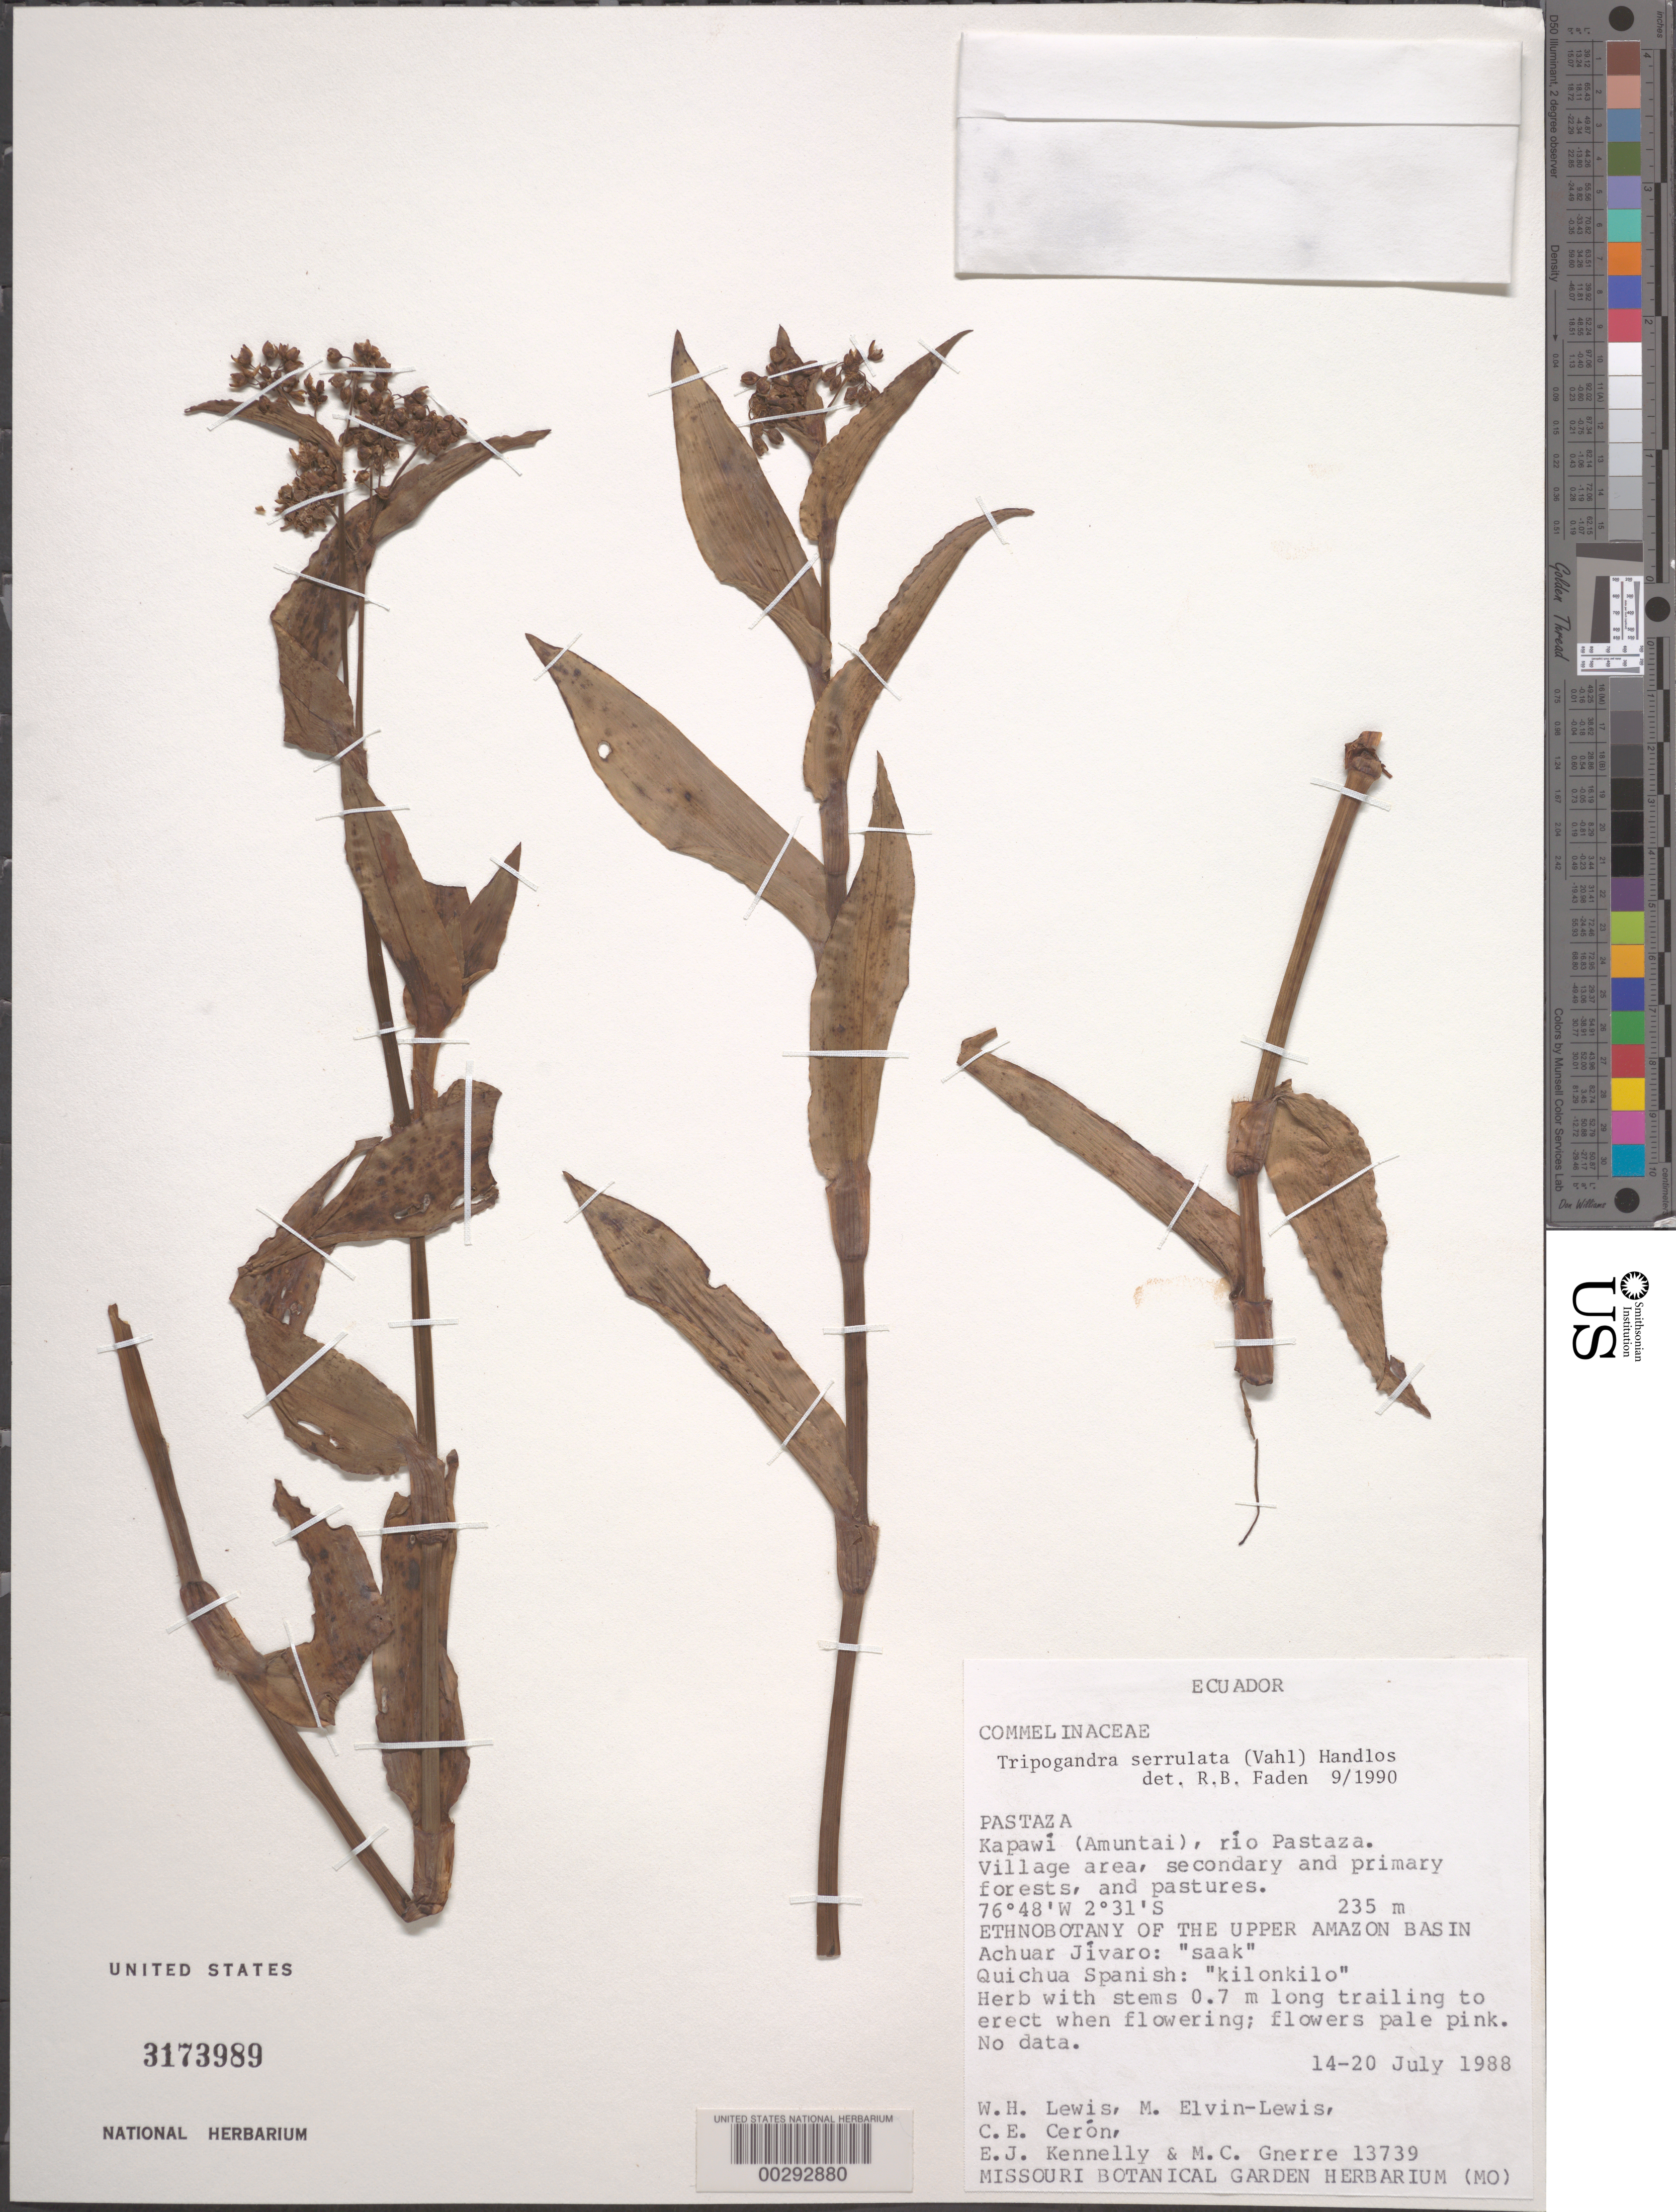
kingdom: Plantae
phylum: Tracheophyta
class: Liliopsida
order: Commelinales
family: Commelinaceae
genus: Tripogandra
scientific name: Tripogandra serrulata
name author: (Vahl) Handlos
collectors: W. H. Lewis, M. Elvin-Lewis, C. E. Cerón M., E. Kennelly & M. Gnerre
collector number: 13739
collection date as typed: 14 Jul 1988 to 20 Jul 1988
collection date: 1988-07-14/1988-07-20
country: Ecuador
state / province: Pastaza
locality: Kapawi, Rio pastaza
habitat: Secondary and primary forests and pastures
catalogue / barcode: US 3173989